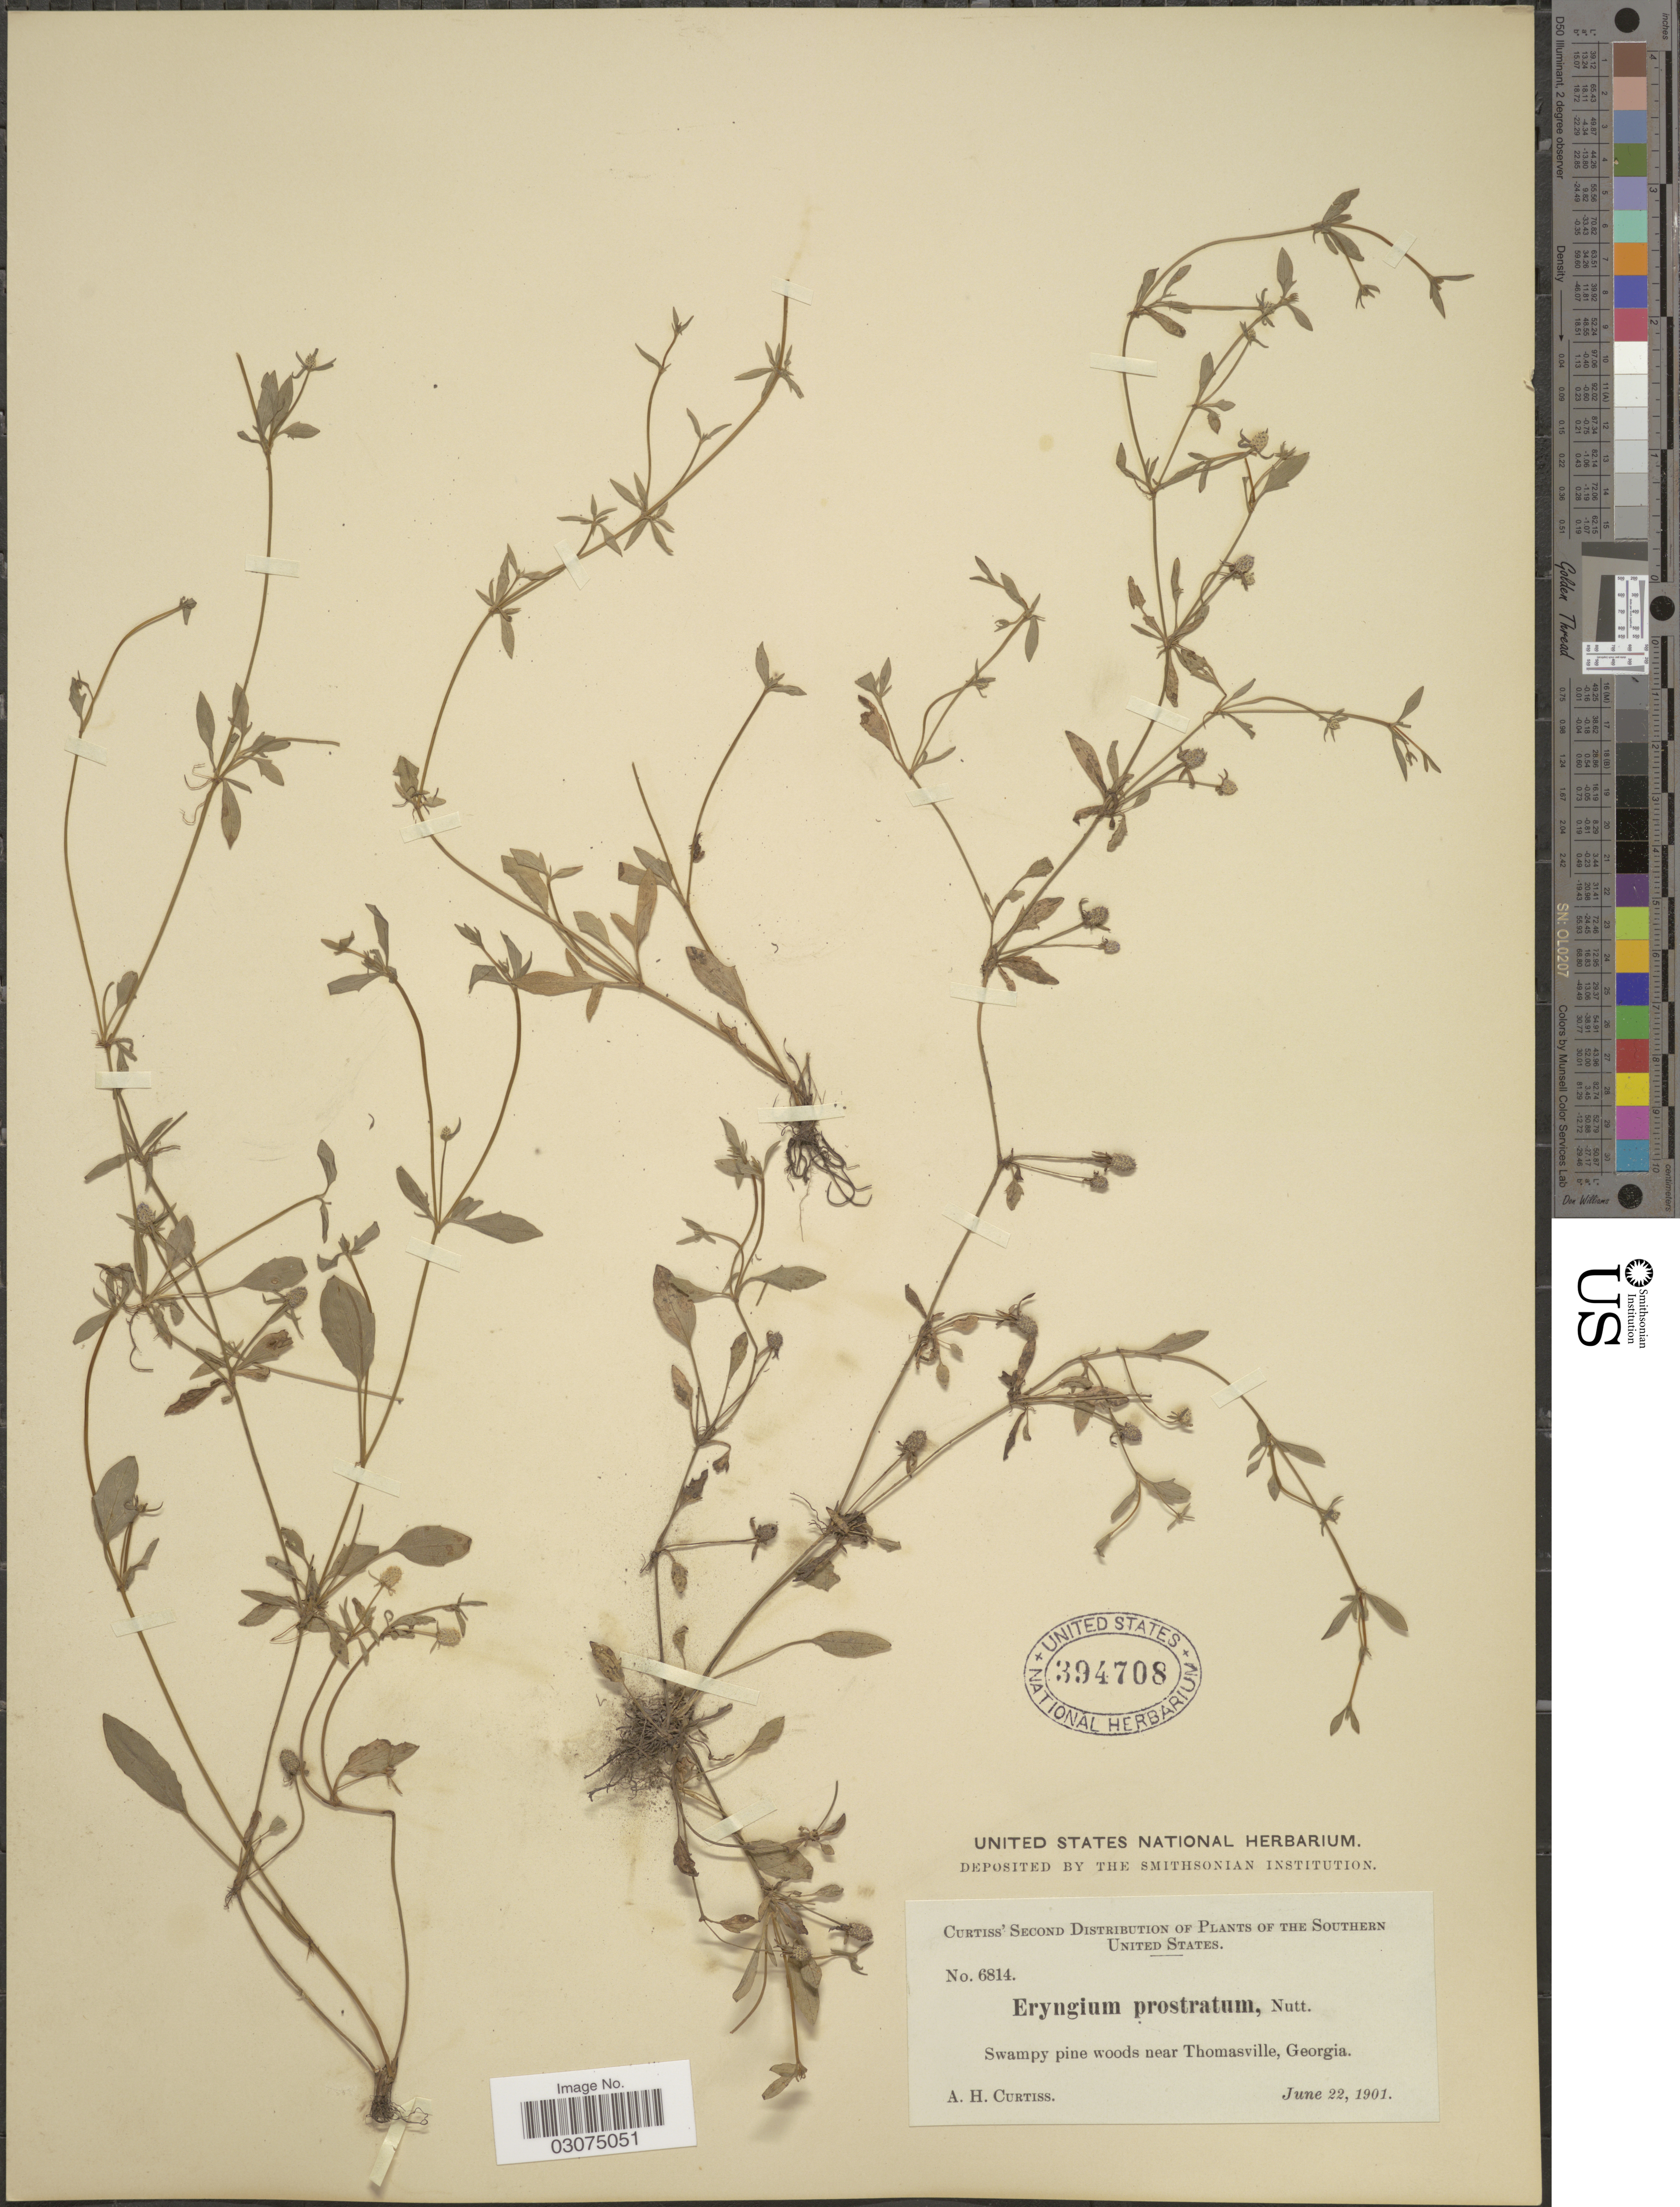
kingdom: Plantae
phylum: Tracheophyta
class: Magnoliopsida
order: Apiales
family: Apiaceae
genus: Eryngium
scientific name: Eryngium prostratum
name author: Nutt. ex DC.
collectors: A. H. Curtiss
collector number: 6814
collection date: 1901-06-22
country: United States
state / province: Georgia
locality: Southern United States. Swampy pine woods near Thomasville.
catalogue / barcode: US 394708